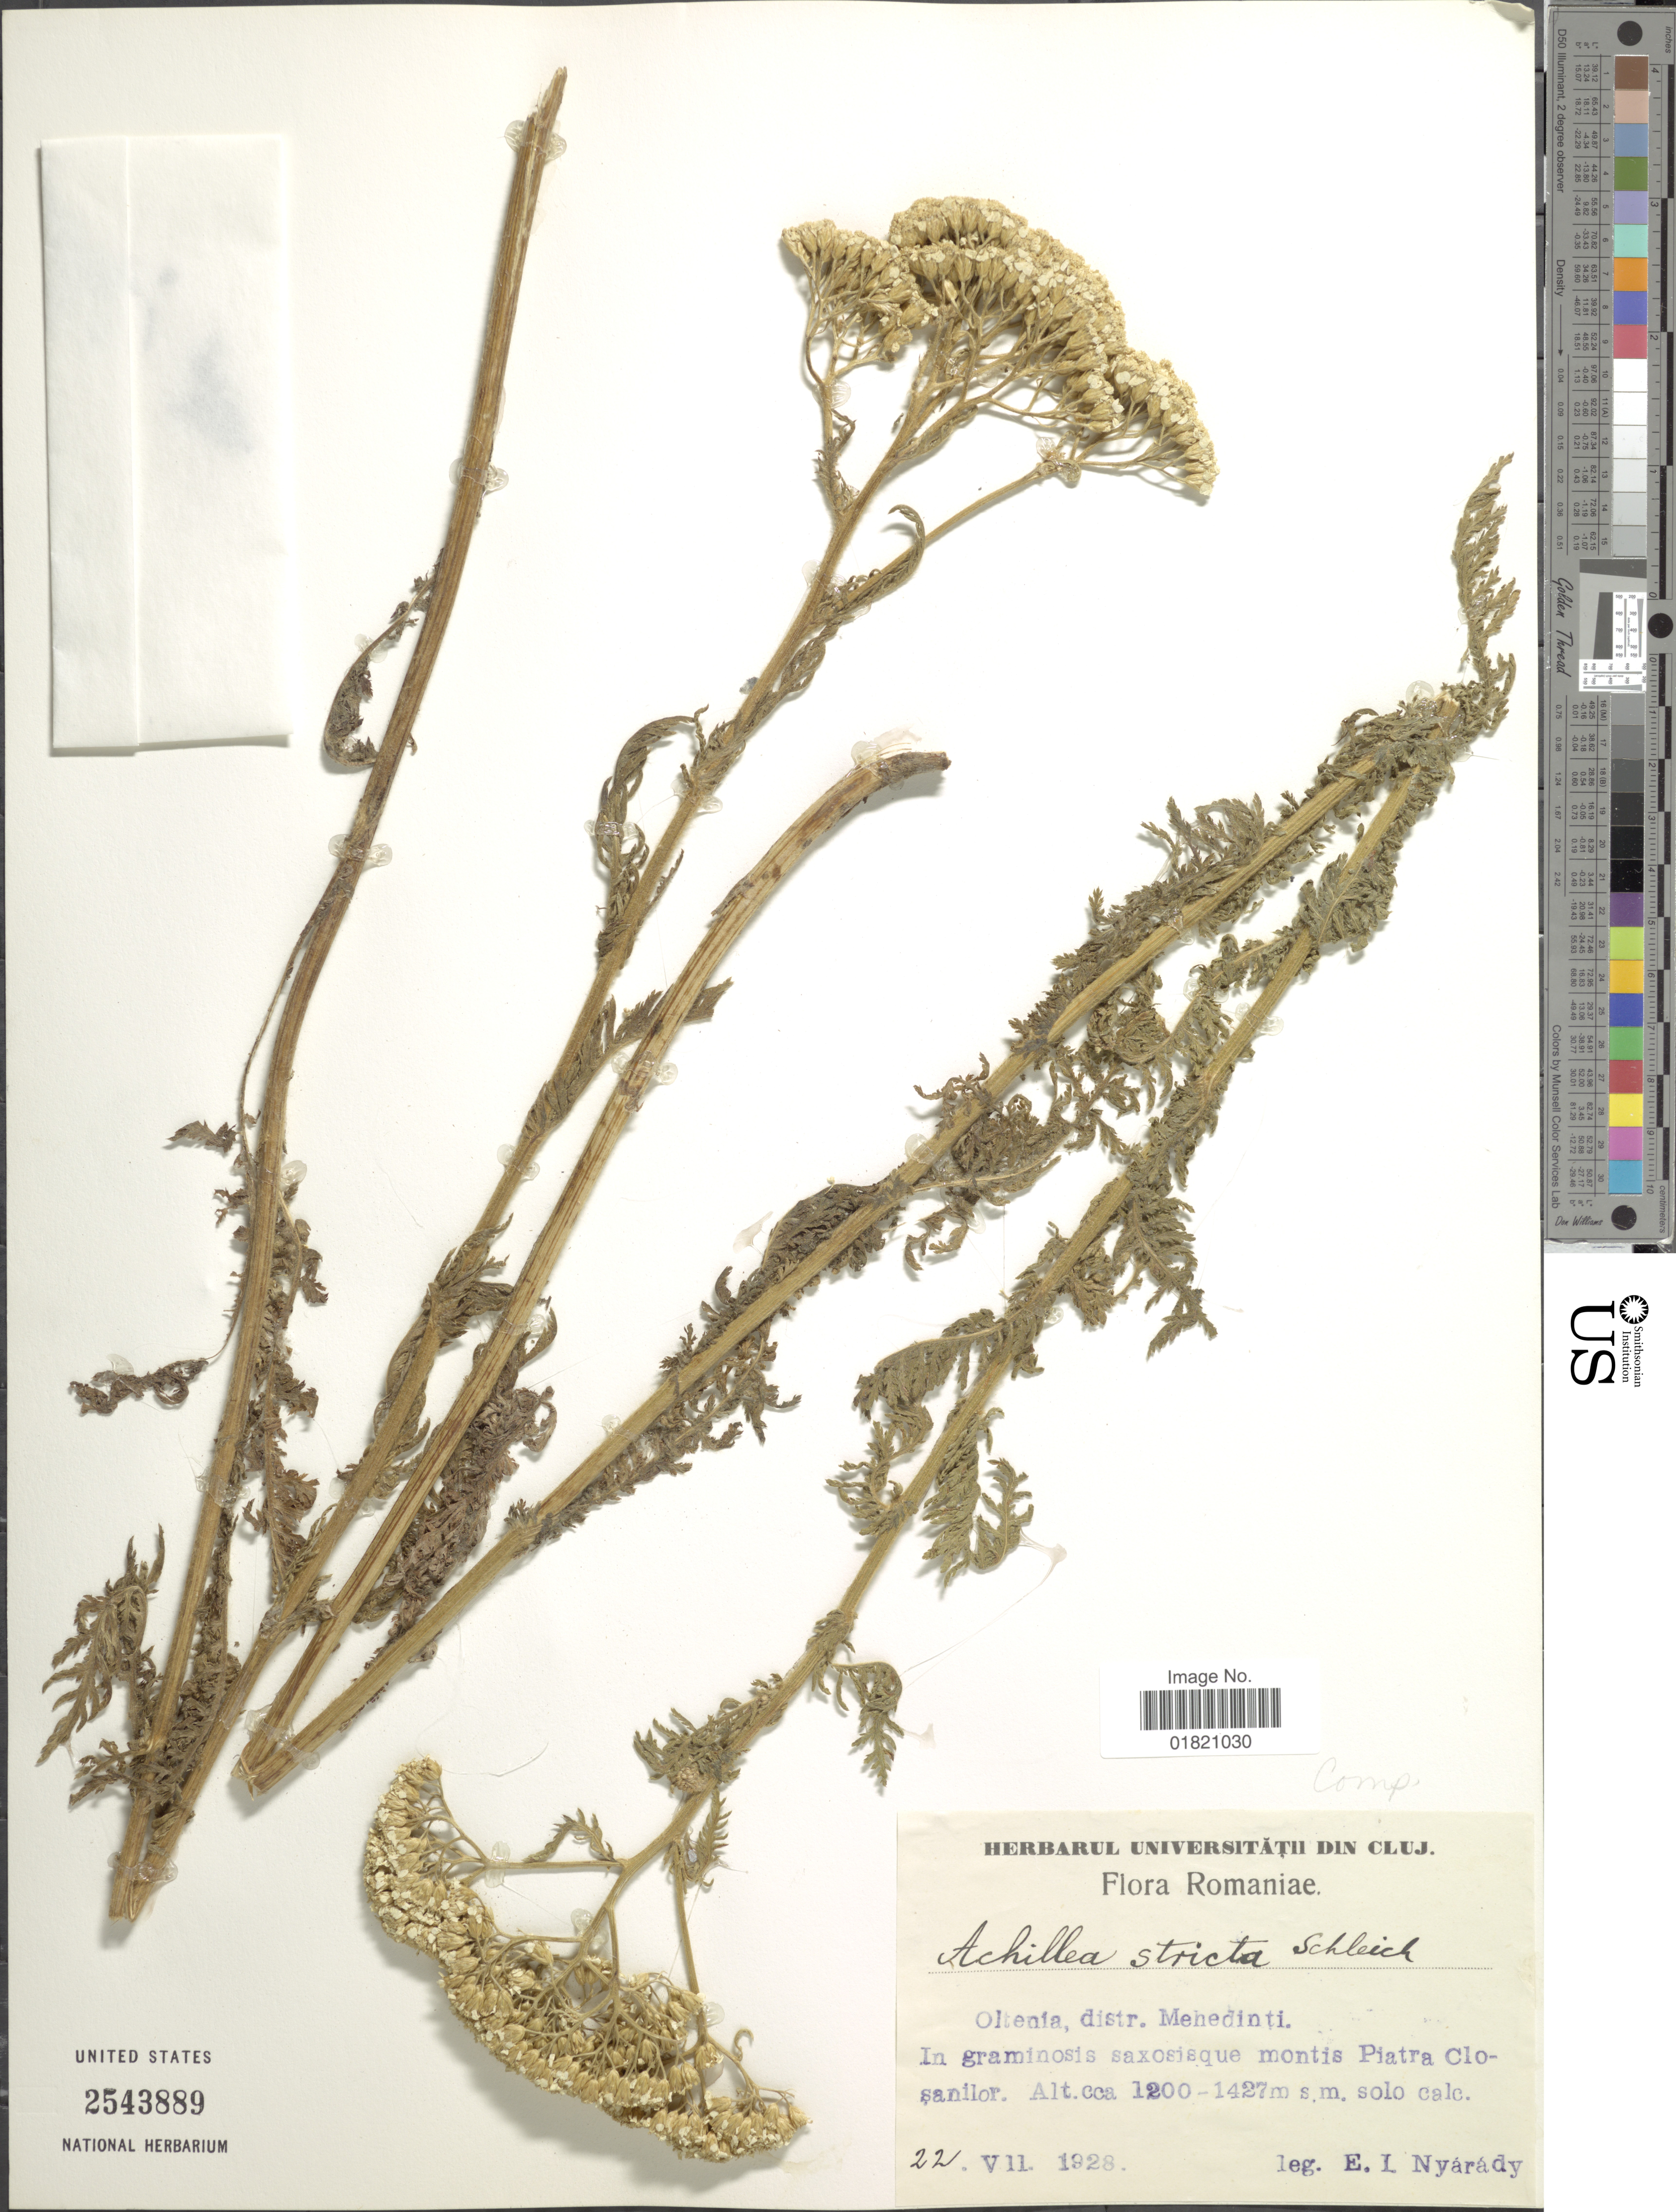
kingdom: Plantae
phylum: Tracheophyta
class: Magnoliopsida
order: Asterales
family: Asteraceae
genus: Achillea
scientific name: Achillea stricta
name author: (W.D.J. Koch) Schleich. ex Gremli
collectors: E. Nyárády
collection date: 1928-07-22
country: Romania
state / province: Mehedinti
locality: Oltenia. montis Piatra Closanilor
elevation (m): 1200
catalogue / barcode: US 2543889